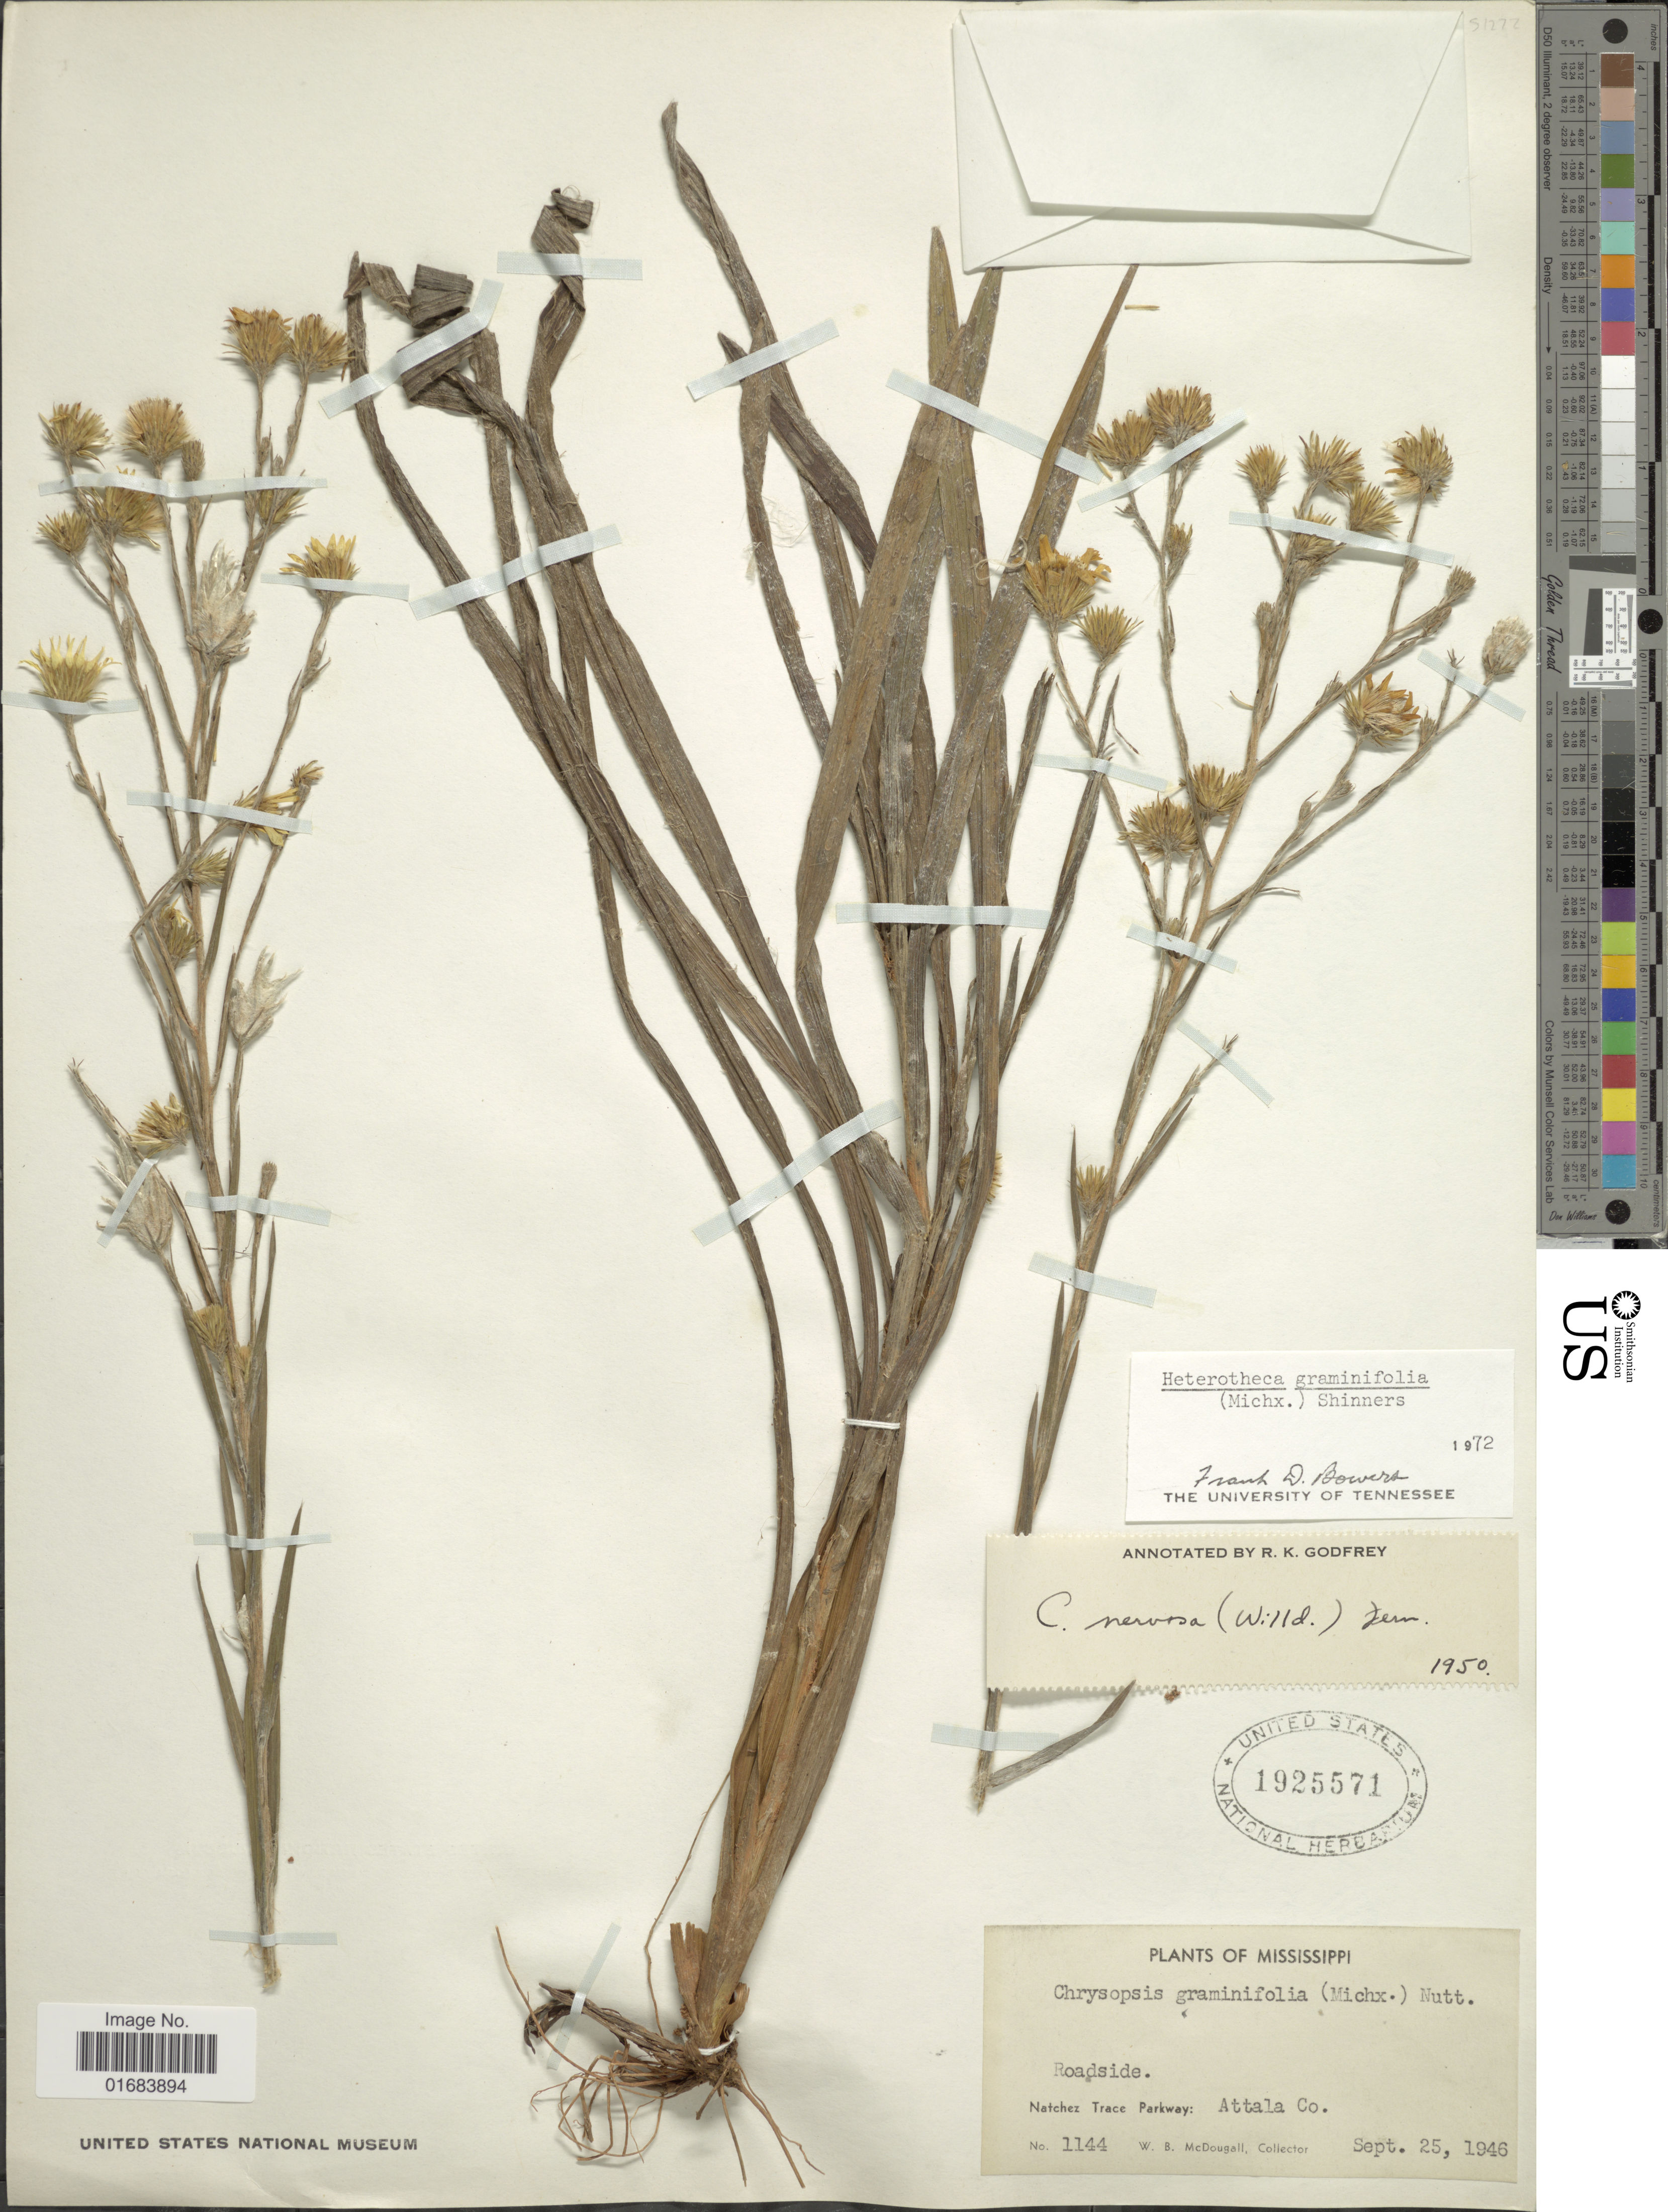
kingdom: Plantae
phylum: Tracheophyta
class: Magnoliopsida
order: Asterales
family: Asteraceae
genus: Pityopsis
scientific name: Pityopsis graminifolia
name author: (Michx.) Nutt.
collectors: W. B. McDougall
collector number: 114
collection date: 1946-09-25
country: United States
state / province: Mississippi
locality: Natchez Trace Parkway: Attala Co.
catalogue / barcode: US 1925571